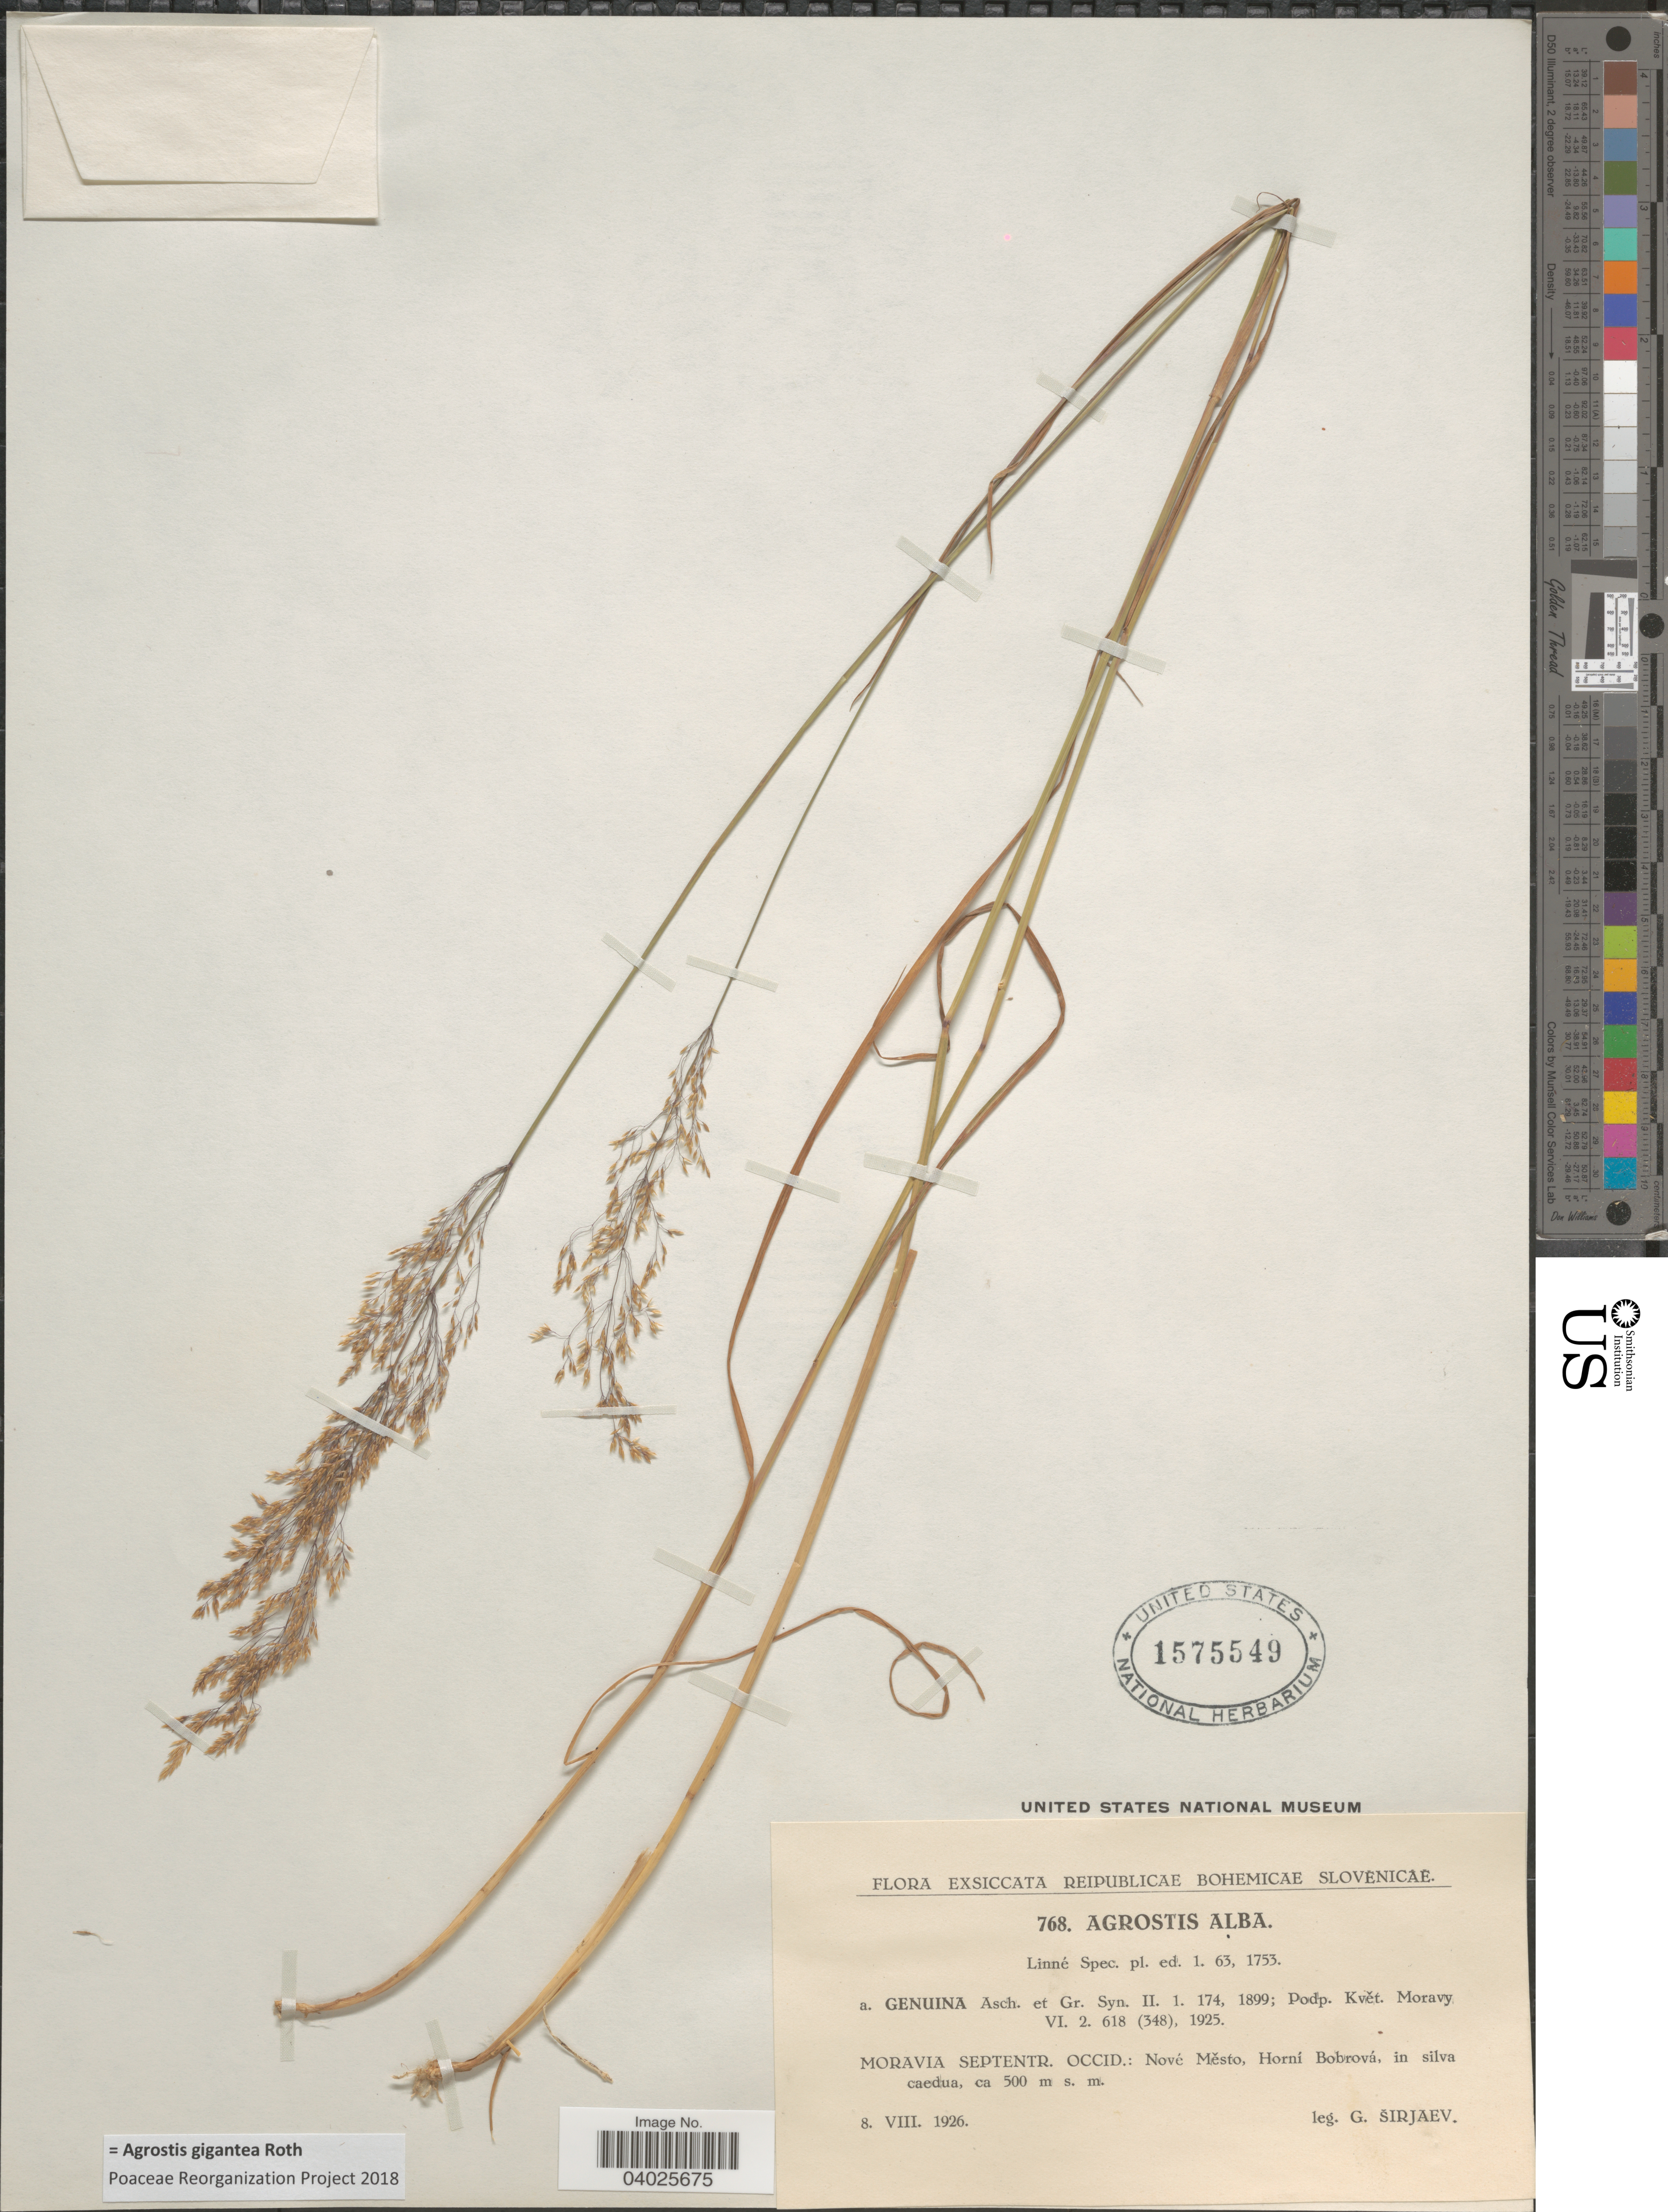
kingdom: Plantae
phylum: Tracheophyta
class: Liliopsida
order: Poales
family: Poaceae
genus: Agrostis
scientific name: Agrostis gigantea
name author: Roth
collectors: G. Sirjaev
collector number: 768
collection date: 1926-08-08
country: Czechia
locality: Reipublicae Bohemicae Slovenicae. Moravia Septentr. Occid.: Nové Mĕsto, Horni Bobrová, in silva caedua.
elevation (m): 500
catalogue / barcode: US 1575549